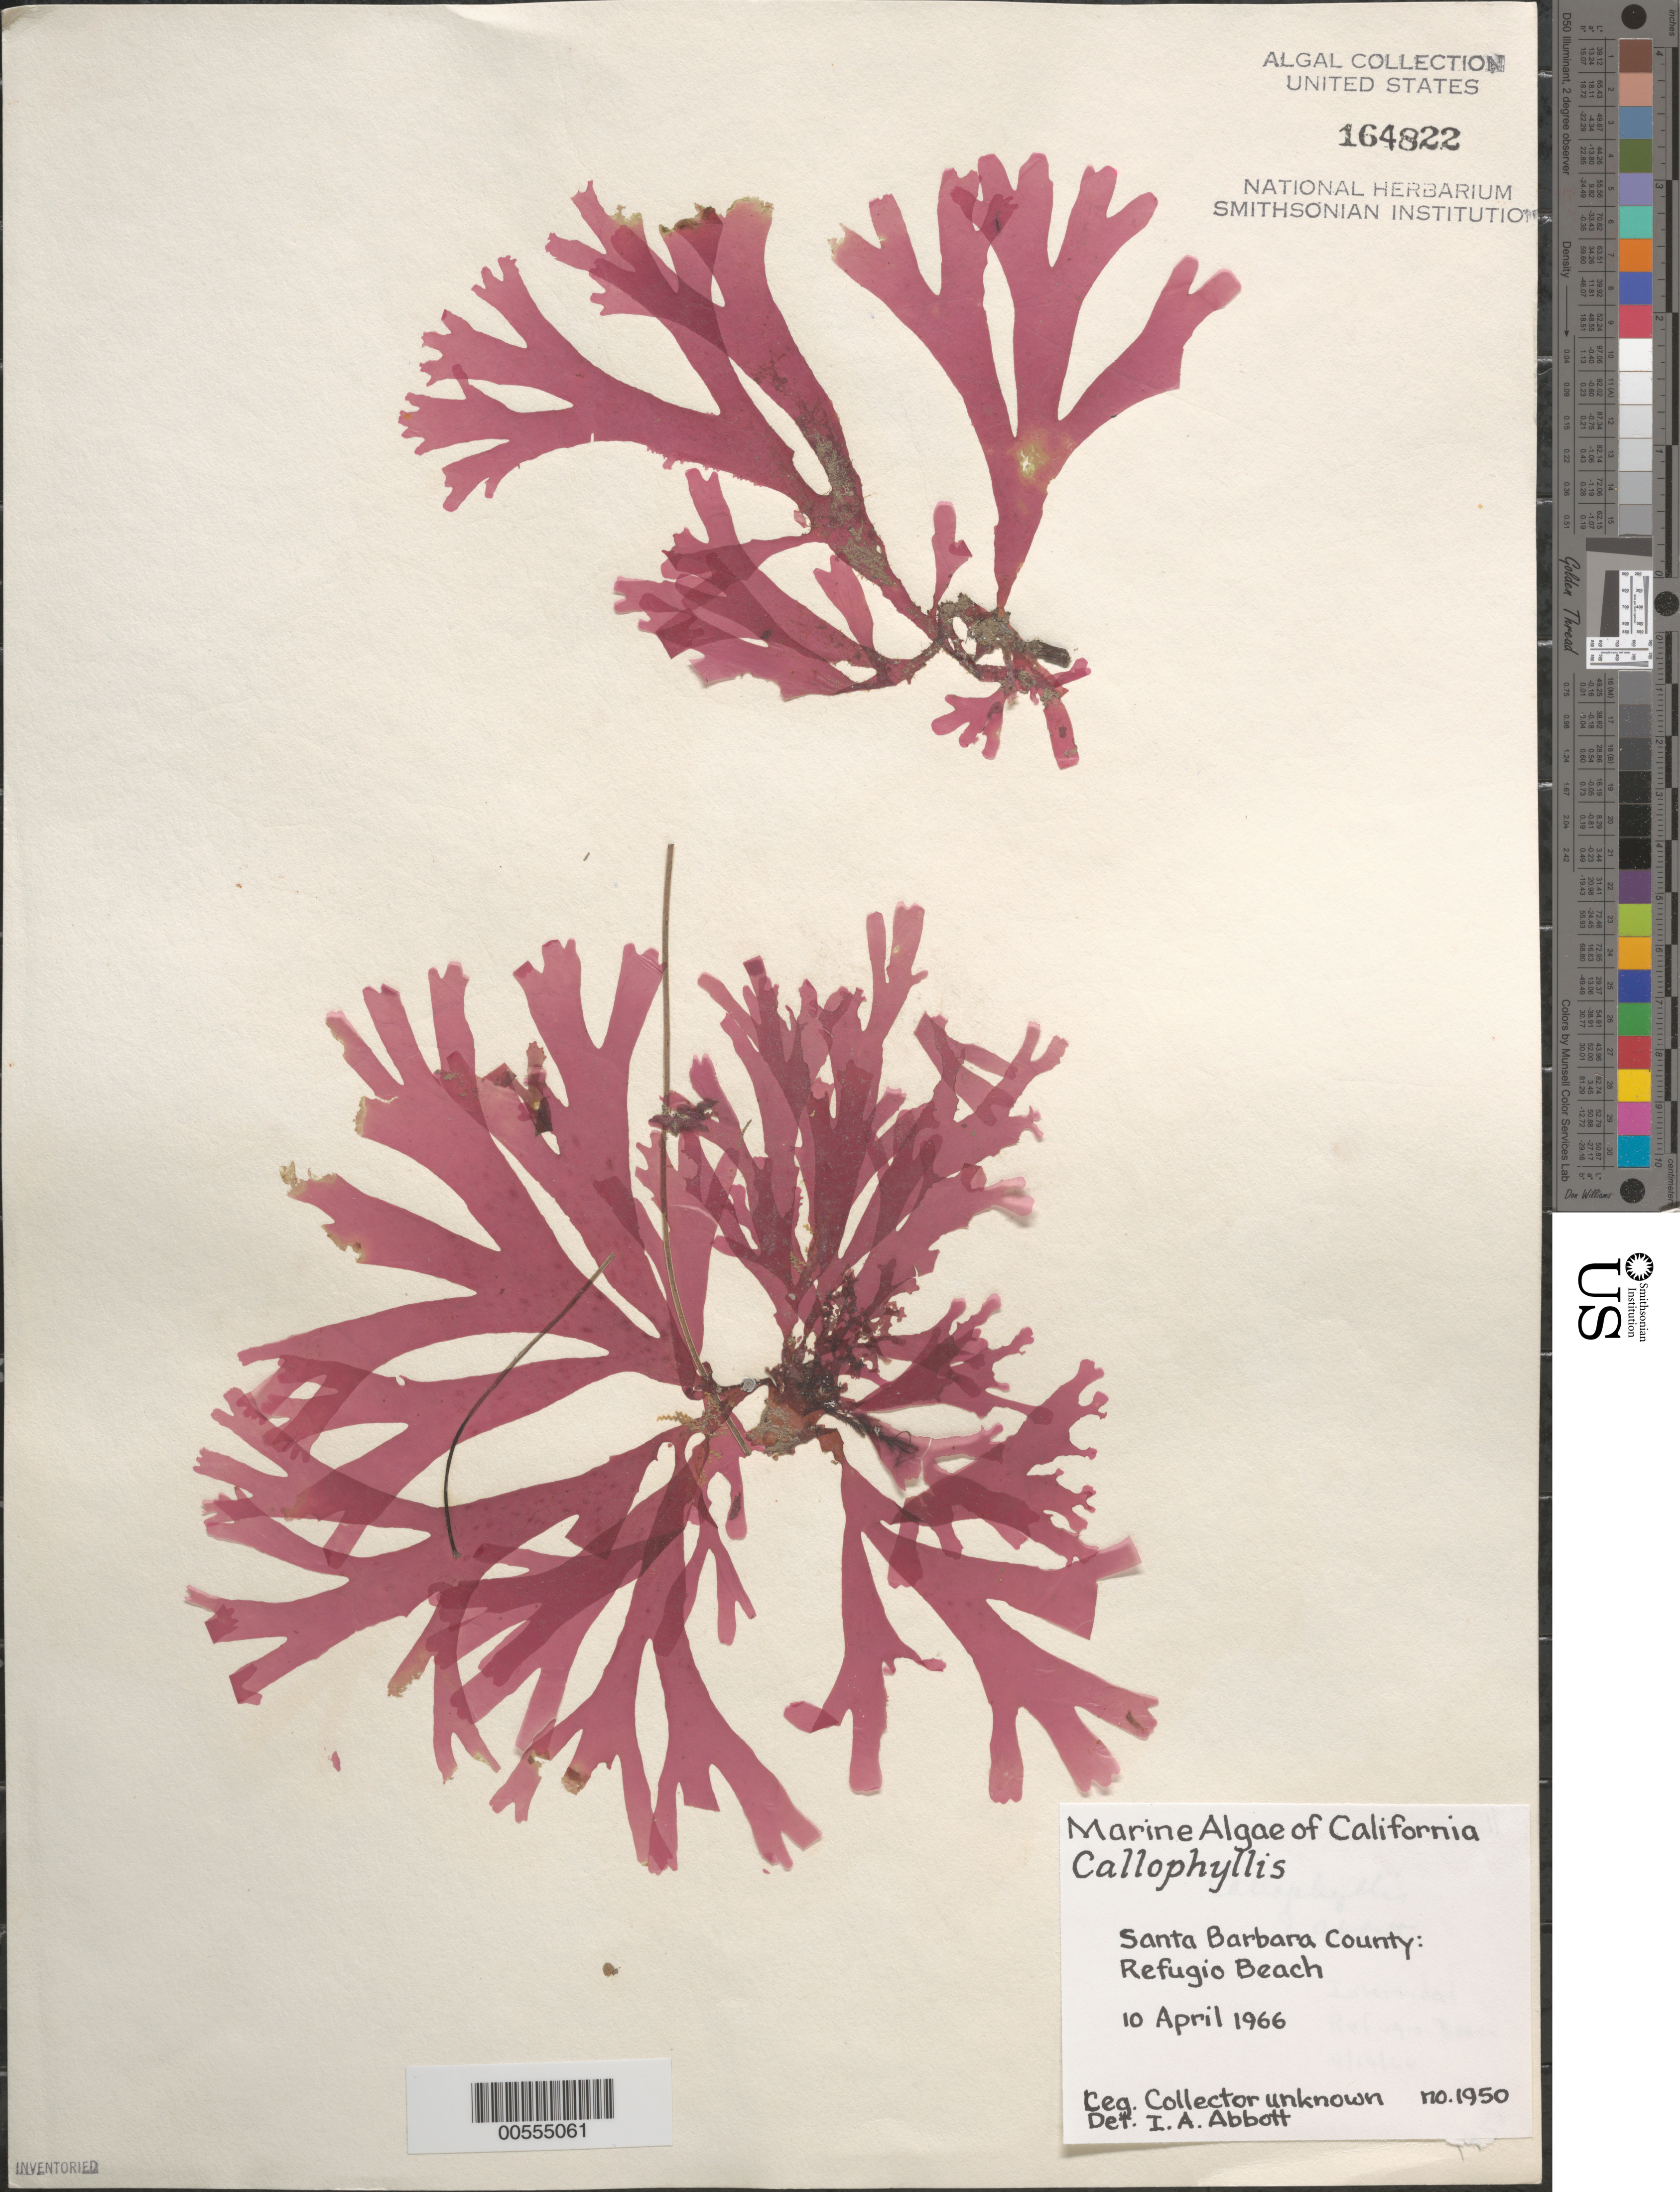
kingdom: Plantae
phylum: Rhodophyta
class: Florideophyceae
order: Gigartinales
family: Kallymeniaceae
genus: Callophyllis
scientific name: Callophyllis sp.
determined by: Abbott, Isabella A.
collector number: Neushul 1950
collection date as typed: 10 Apr 1966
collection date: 1966-04-10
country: United States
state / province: California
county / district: Santa Barbara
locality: Refugio Beach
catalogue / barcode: US 164822